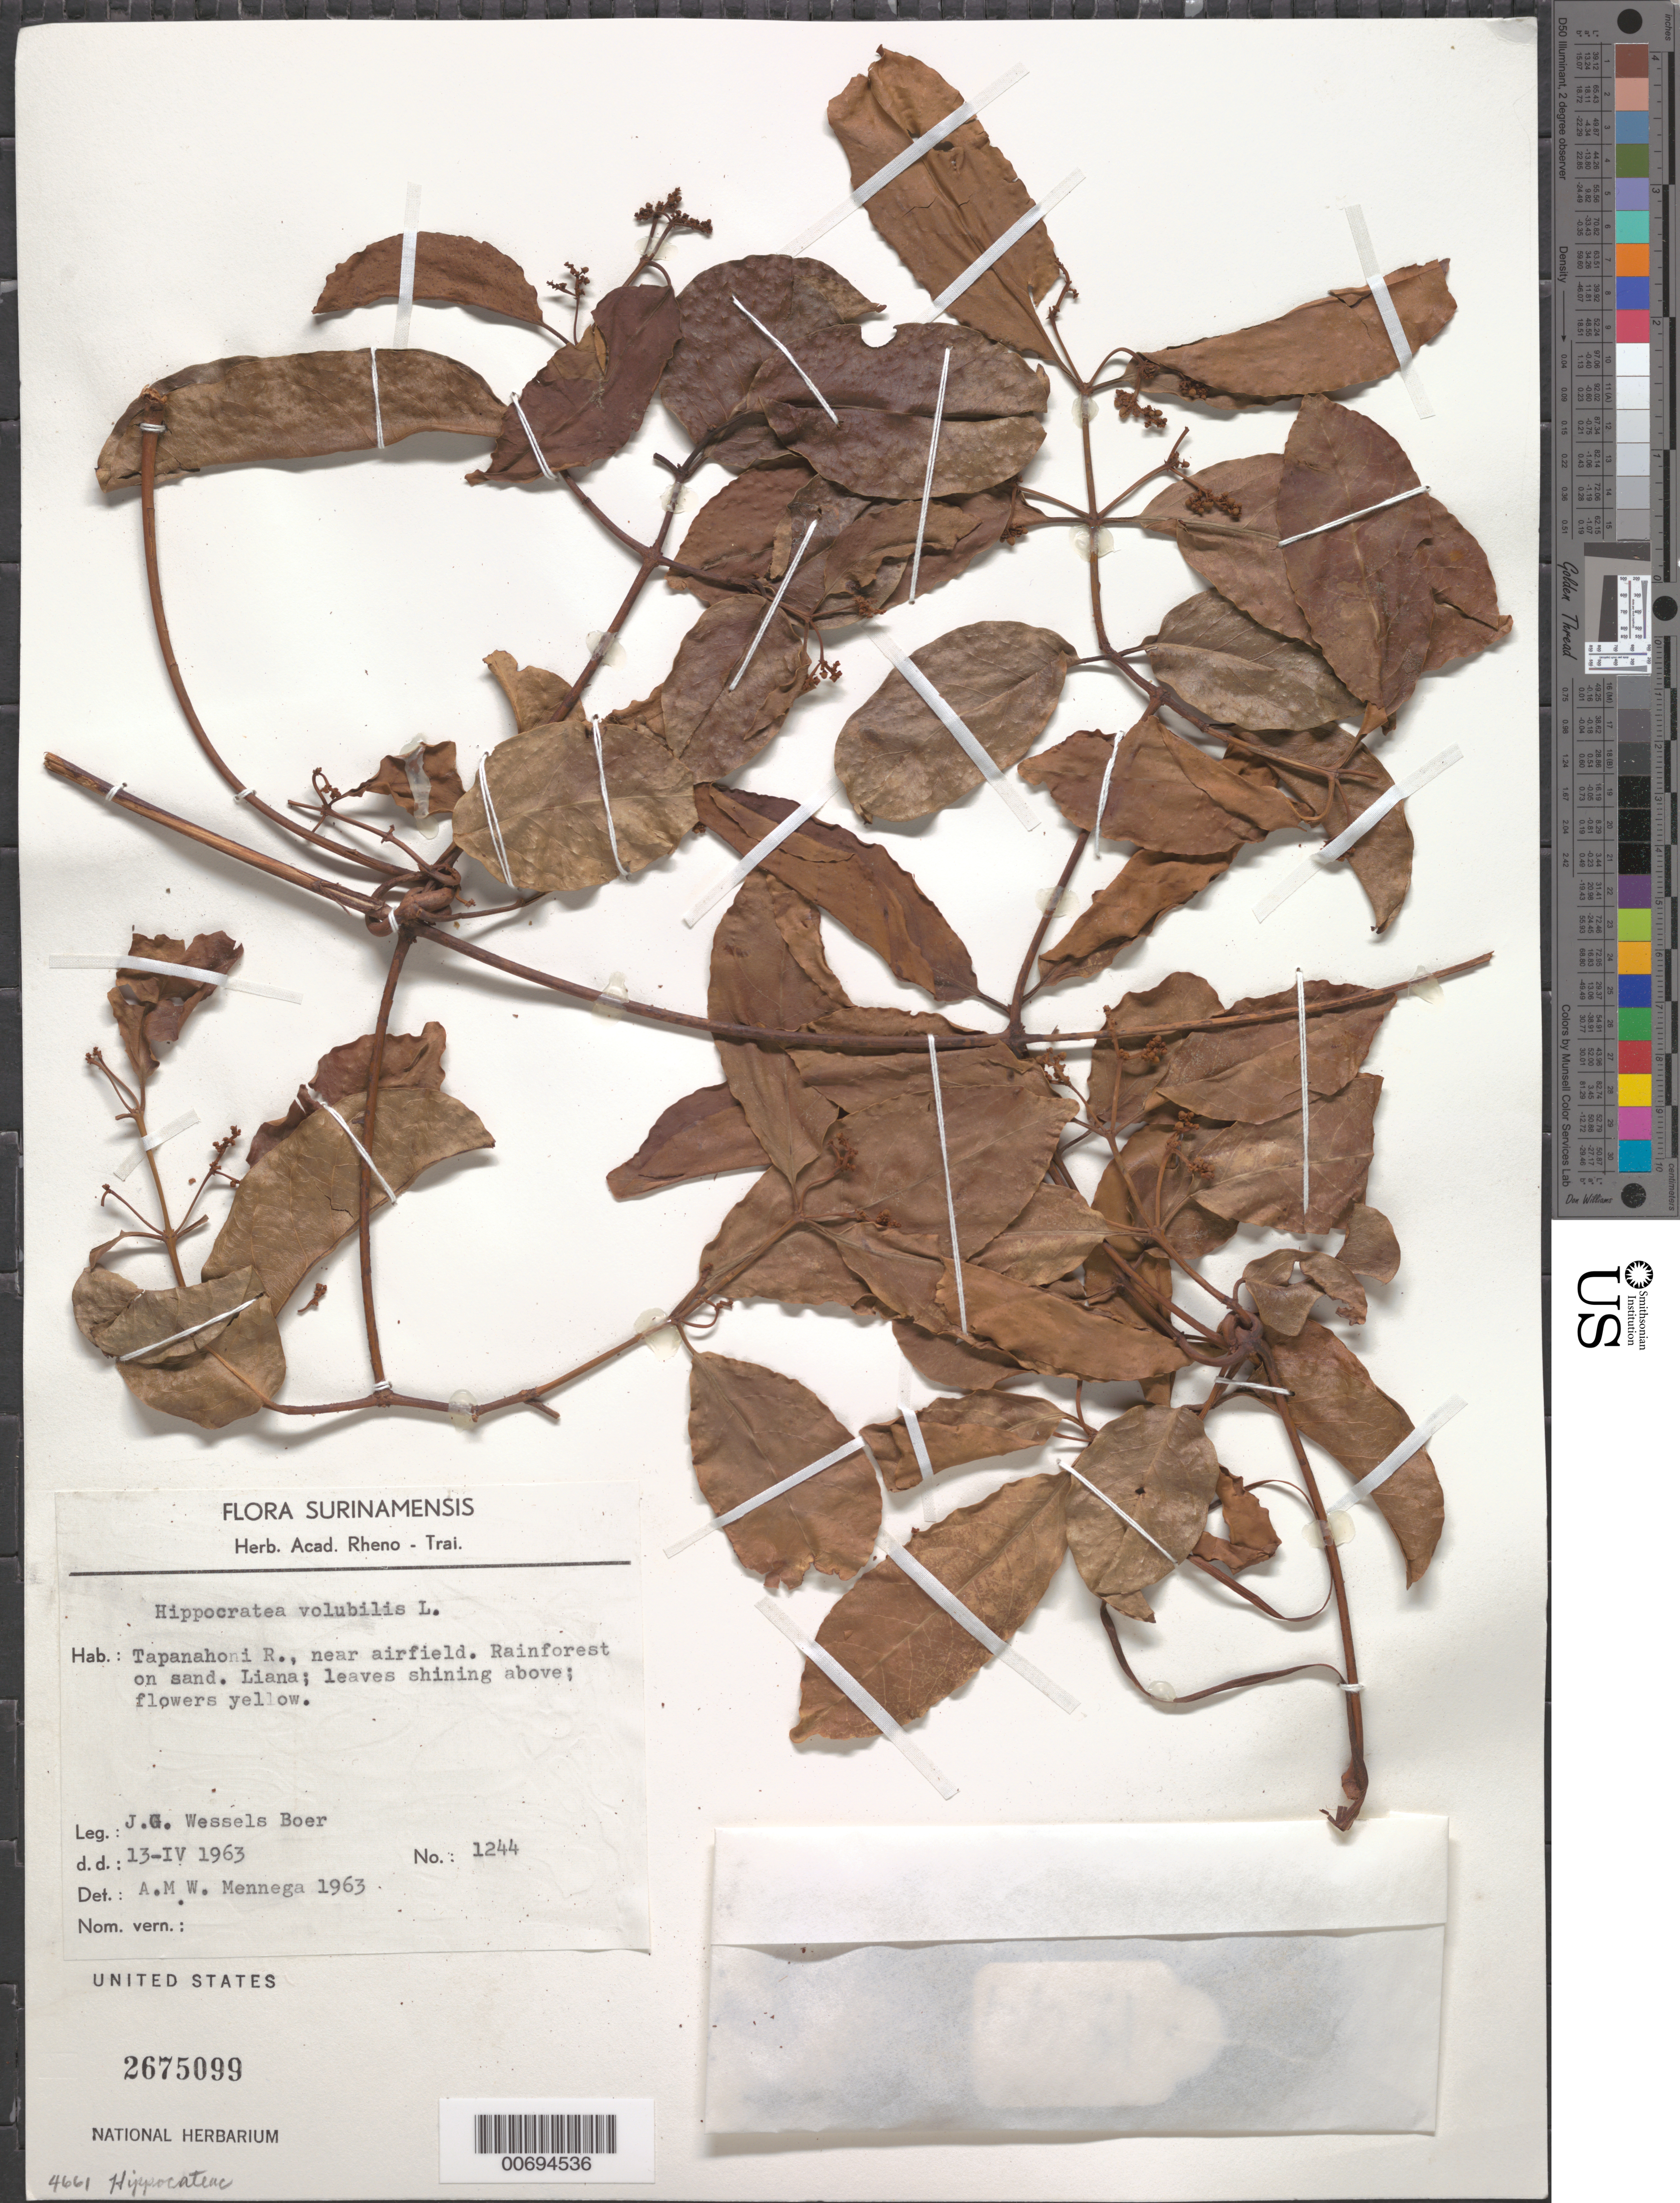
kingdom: Plantae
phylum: Tracheophyta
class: Magnoliopsida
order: Celastrales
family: Celastraceae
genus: Hippocratea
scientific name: Hippocratea volubilis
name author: L.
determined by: Mennega, A. M. W.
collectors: J. G. Wessels Boer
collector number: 1244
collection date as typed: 13-Apr-63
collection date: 1963-04-13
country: Suriname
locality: Tapanahoni R.; near airfield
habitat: Rainforest on sand;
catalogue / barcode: US 2675099